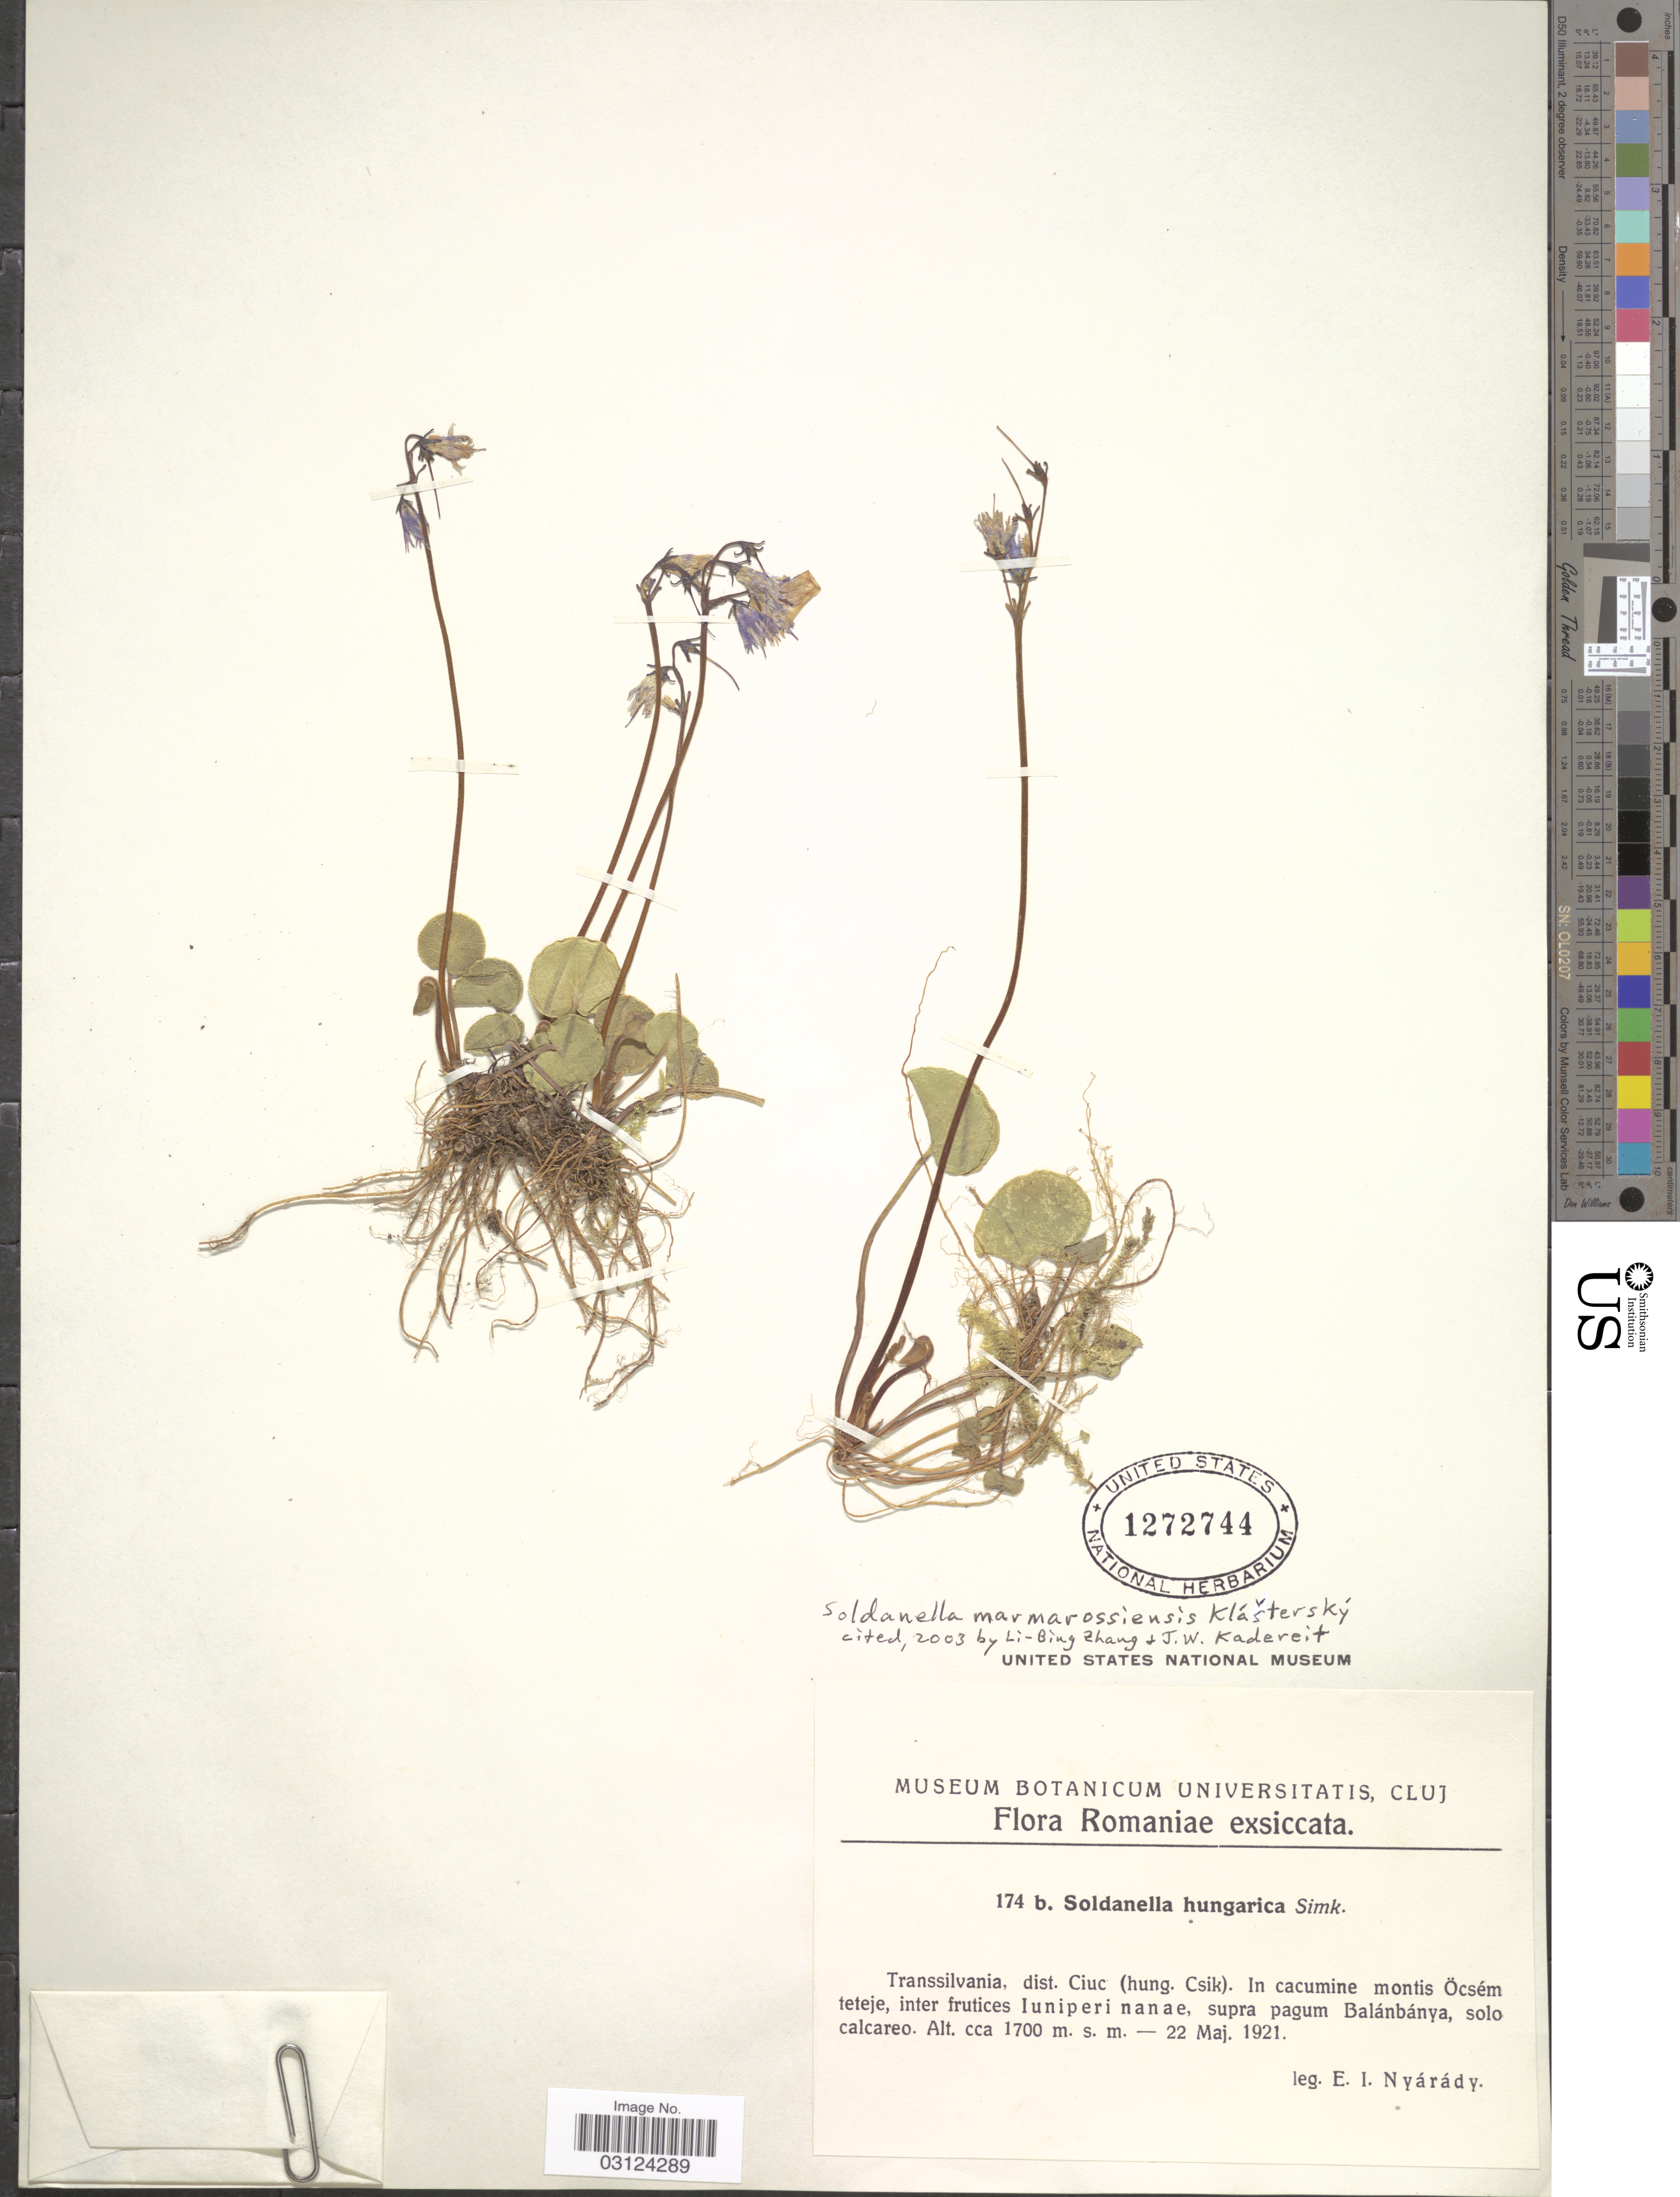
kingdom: Plantae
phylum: Tracheophyta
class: Magnoliopsida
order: Ericales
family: Primulaceae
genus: Soldanella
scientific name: Soldanella marmarossiensis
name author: Klášt.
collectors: E. Nyarady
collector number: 174b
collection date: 1921-05-22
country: Romania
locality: Transsilvania, dist. Ciuc (hung. Csik). In cacumine montis Öcsém teteje, inter frutices Iuniperi nanae, supra Balánbánya, solo calcareo.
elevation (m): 1700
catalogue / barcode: US 1272744